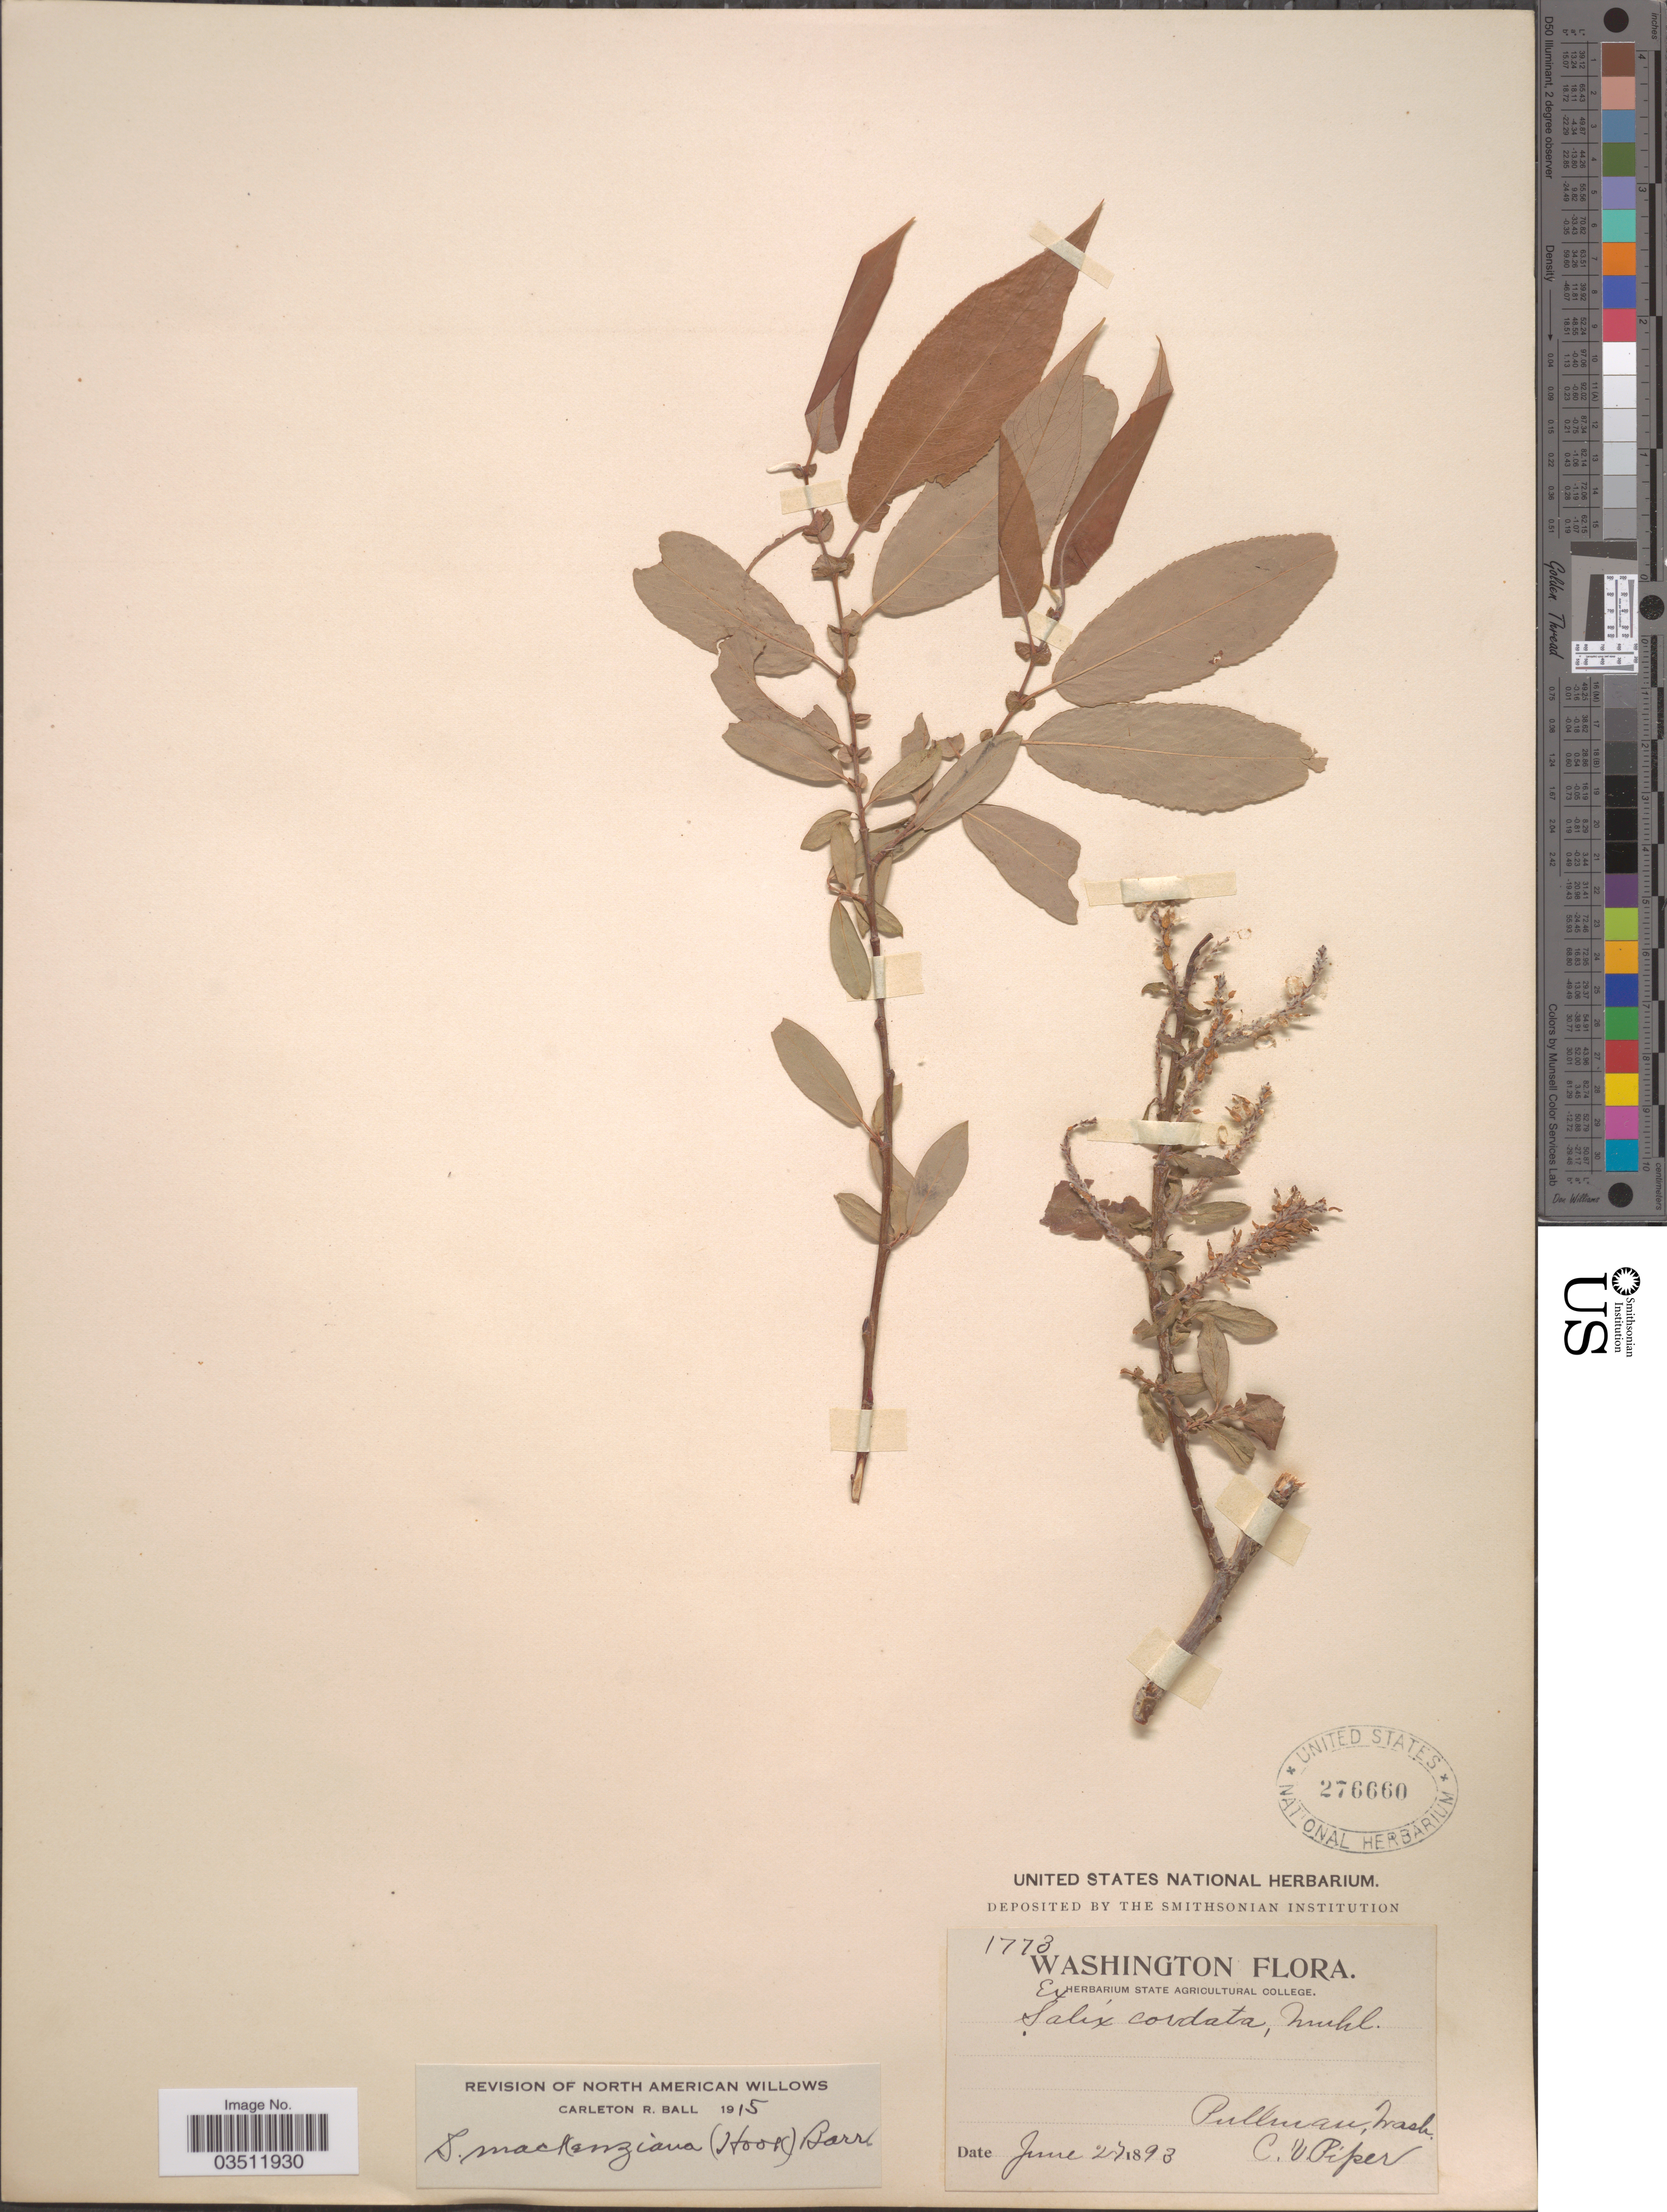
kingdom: Plantae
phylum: Tracheophyta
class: Magnoliopsida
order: Malpighiales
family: Salicaceae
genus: Salix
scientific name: Salix mackenziana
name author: (Hook.) Barratt ex Hook.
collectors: C. V. Piper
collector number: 1773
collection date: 1893-06-27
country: United States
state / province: Washington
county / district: Whitman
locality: Pullman.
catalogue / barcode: US 276660